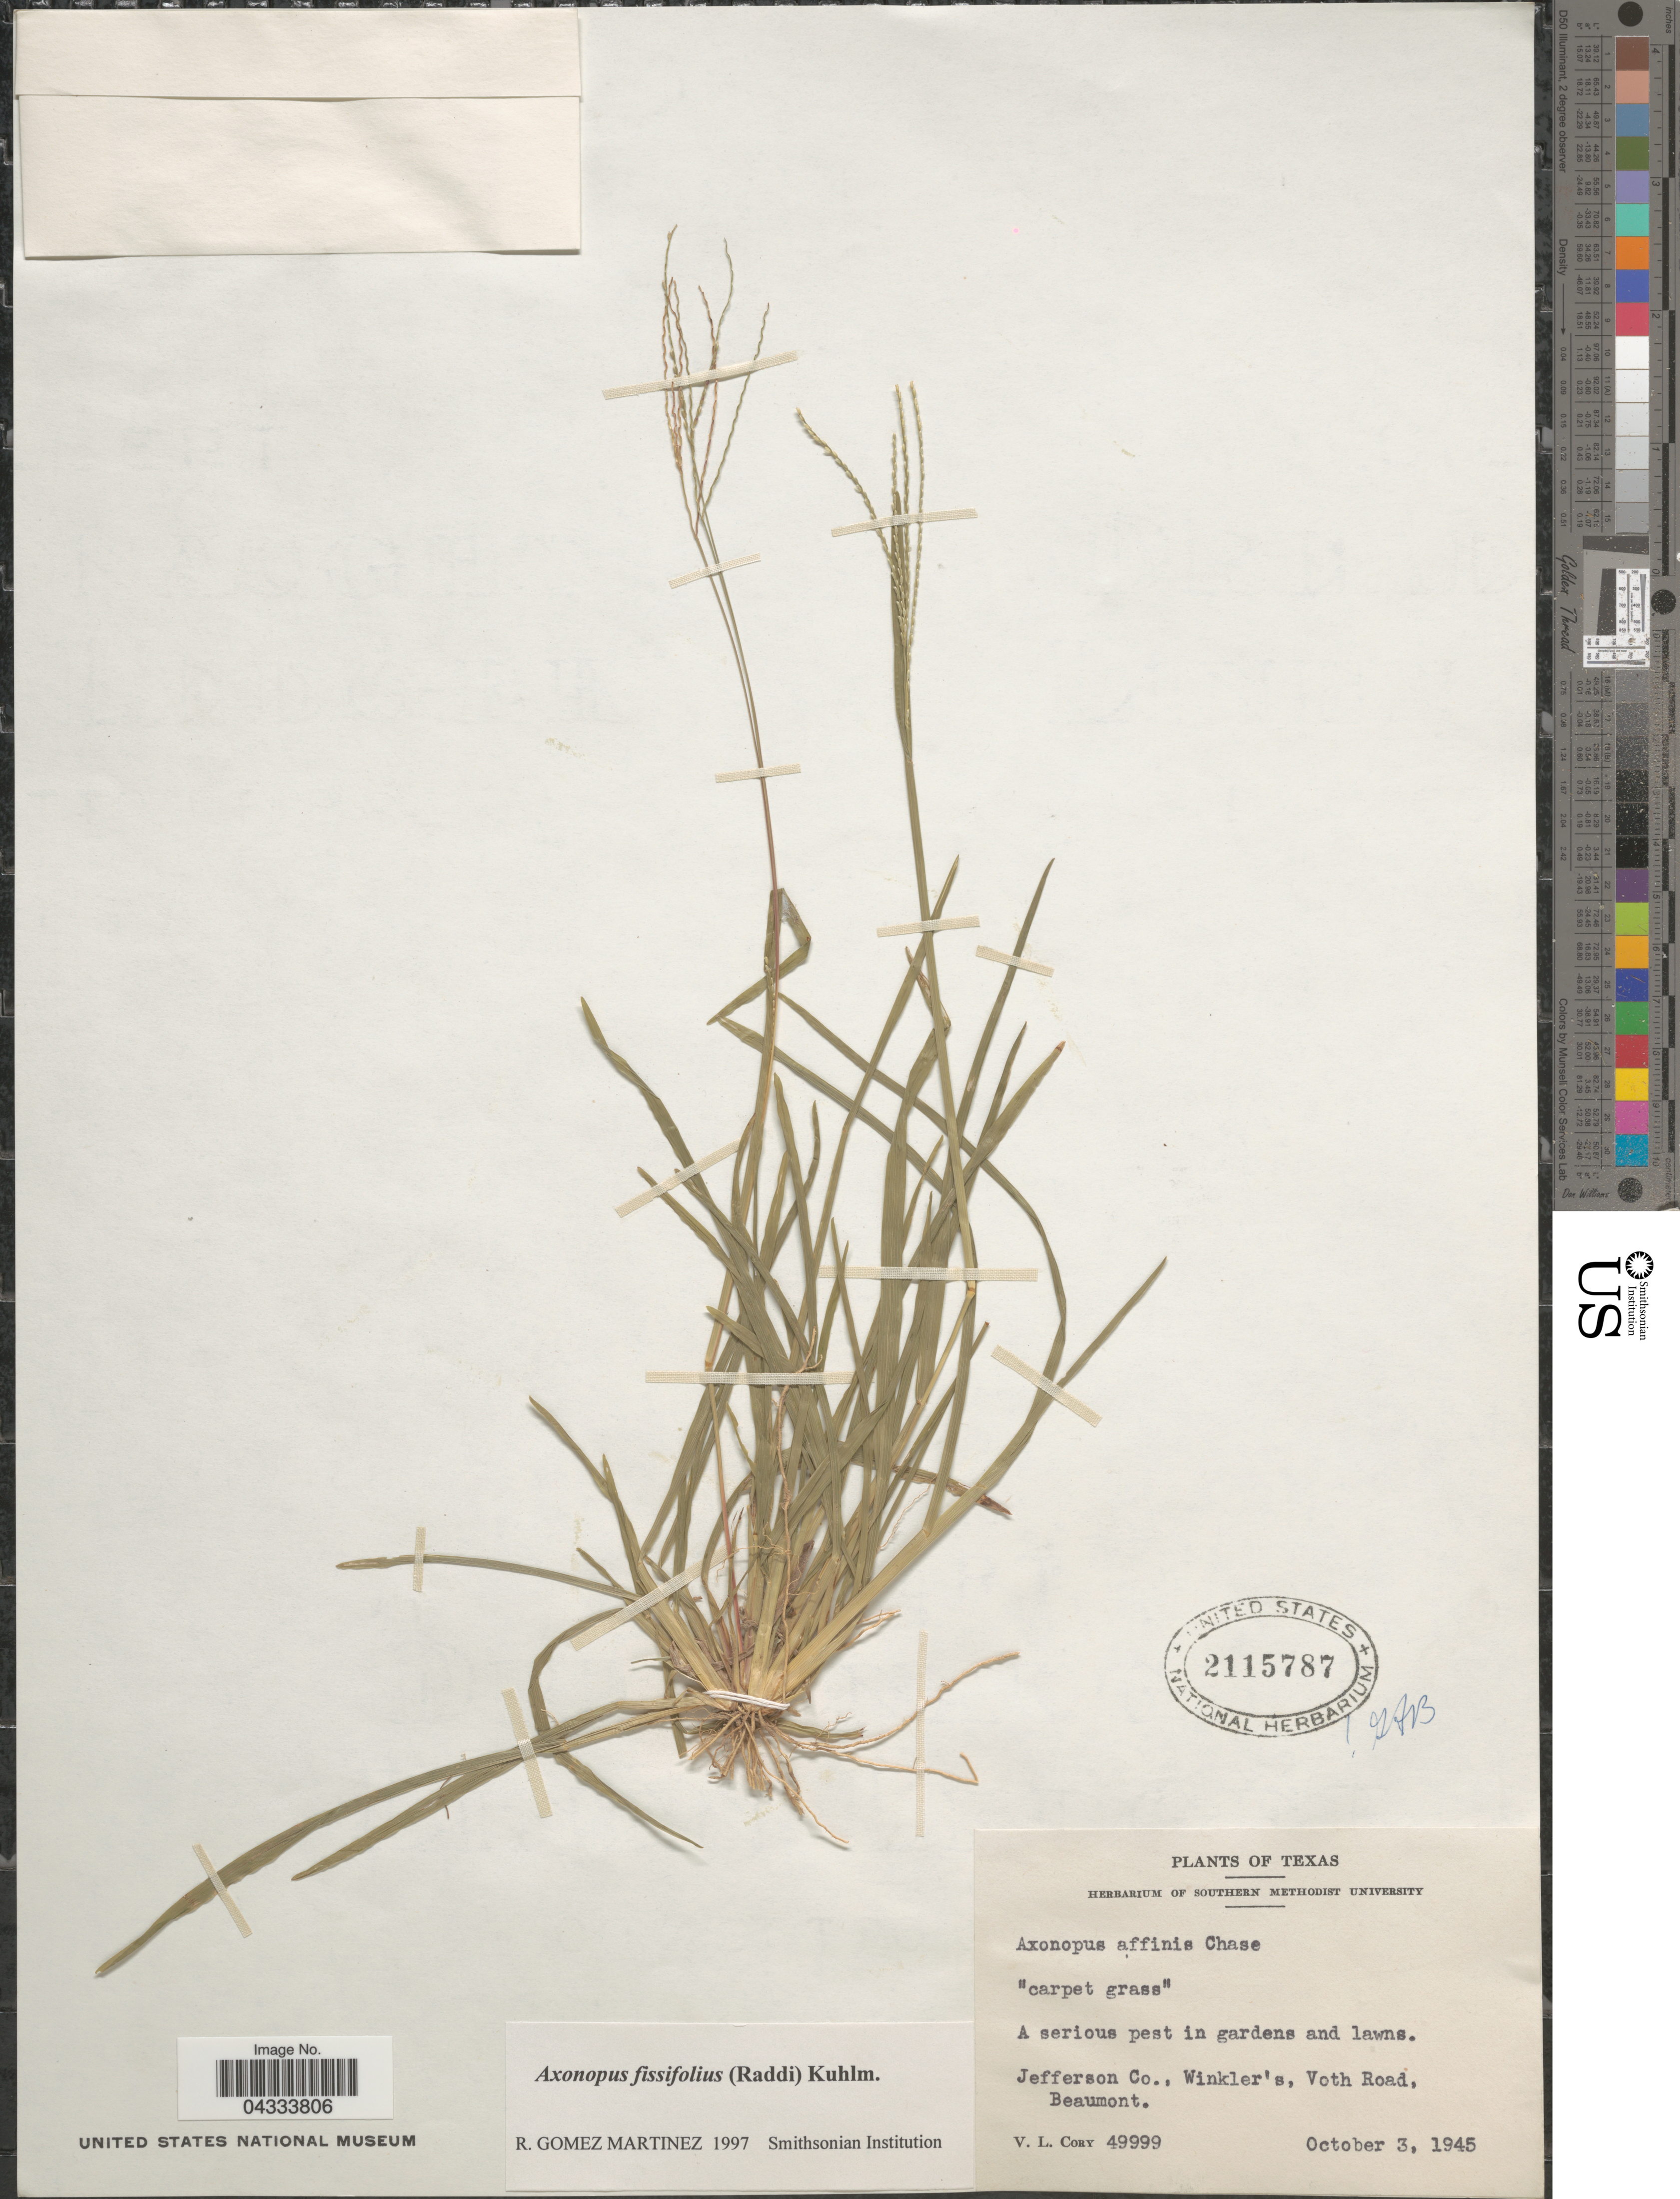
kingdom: Plantae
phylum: Tracheophyta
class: Liliopsida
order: Poales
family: Poaceae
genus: Axonopus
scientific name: Axonopus fissifolius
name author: (Raddi) Kuhlm.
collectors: V. Cory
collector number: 49999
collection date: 1945-10-03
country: United States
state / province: Texas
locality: Jefferson Co., Winkler's, Voth Road, Beaumont.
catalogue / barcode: US 2115787